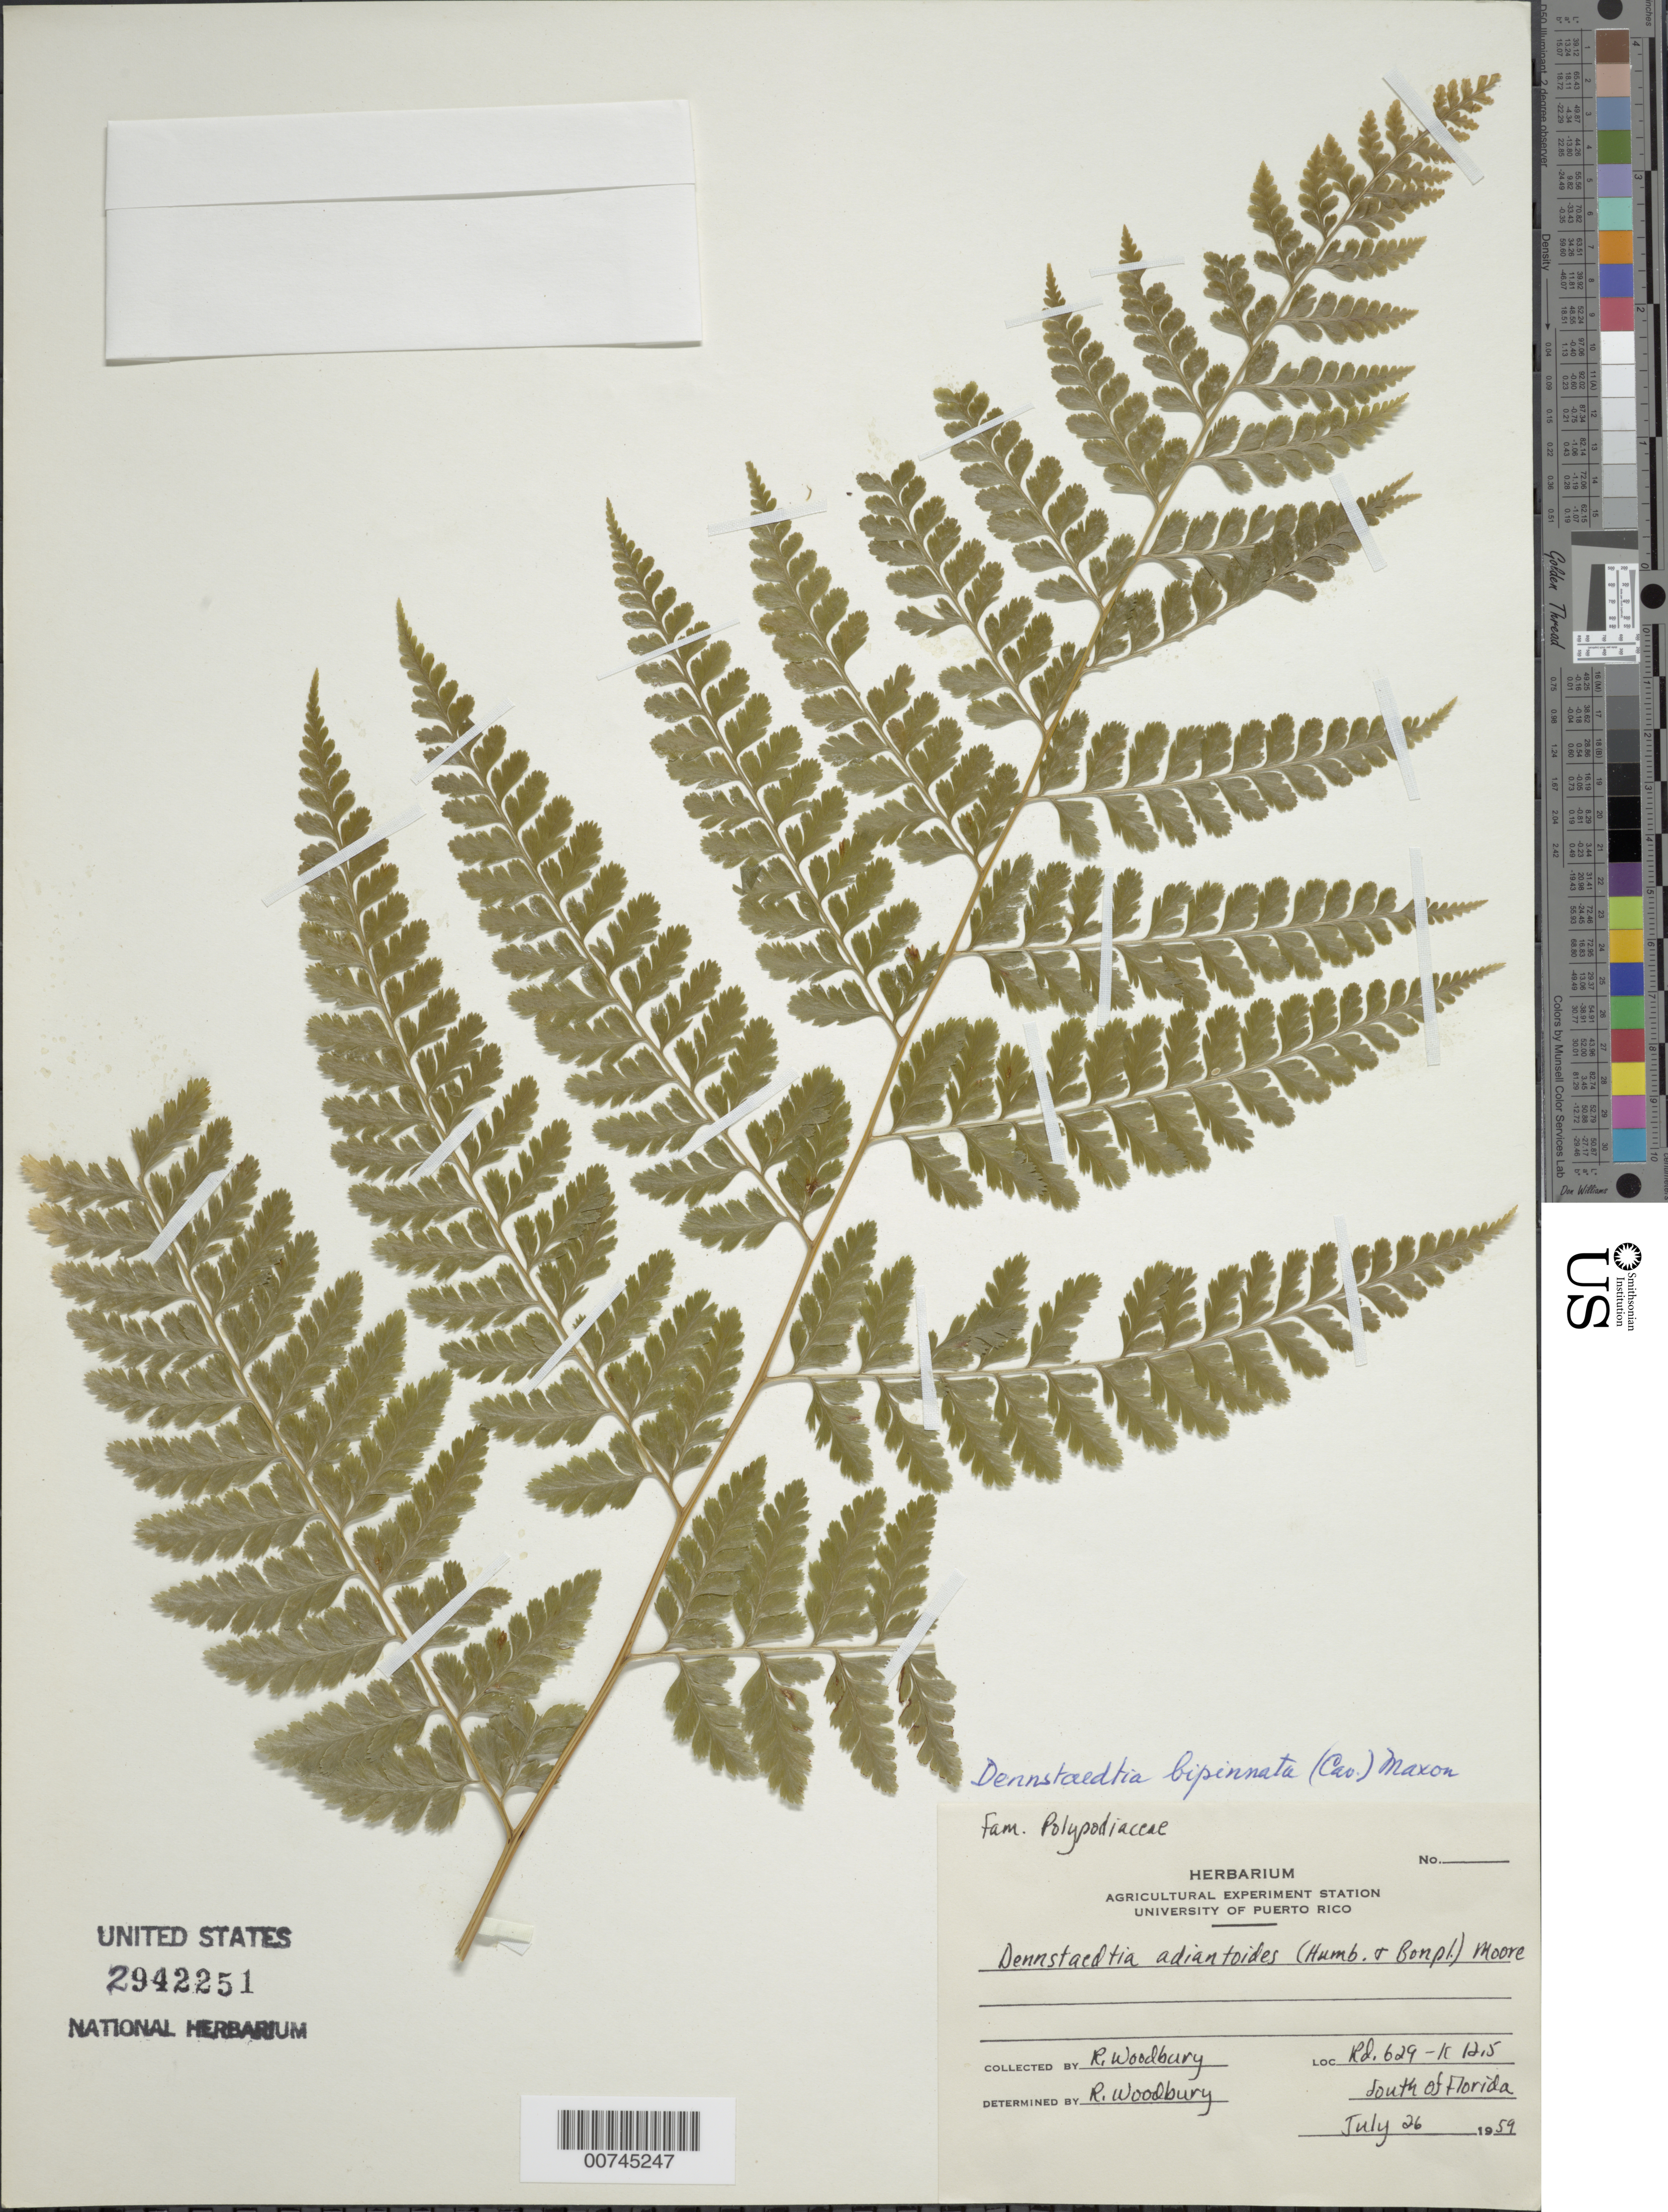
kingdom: Plantae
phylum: Tracheophyta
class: Polypodiopsida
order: Polypodiales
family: Dennstaedtiaceae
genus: Dennstaedtia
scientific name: Dennstaedtia bipinnata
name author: (Cav.) Maxon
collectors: R. O. Woodbury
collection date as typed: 26 Jul 1959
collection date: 1959-07-26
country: Puerto Rico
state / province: Florida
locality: Road 629-km 12.5 South of Florida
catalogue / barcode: US 2942251